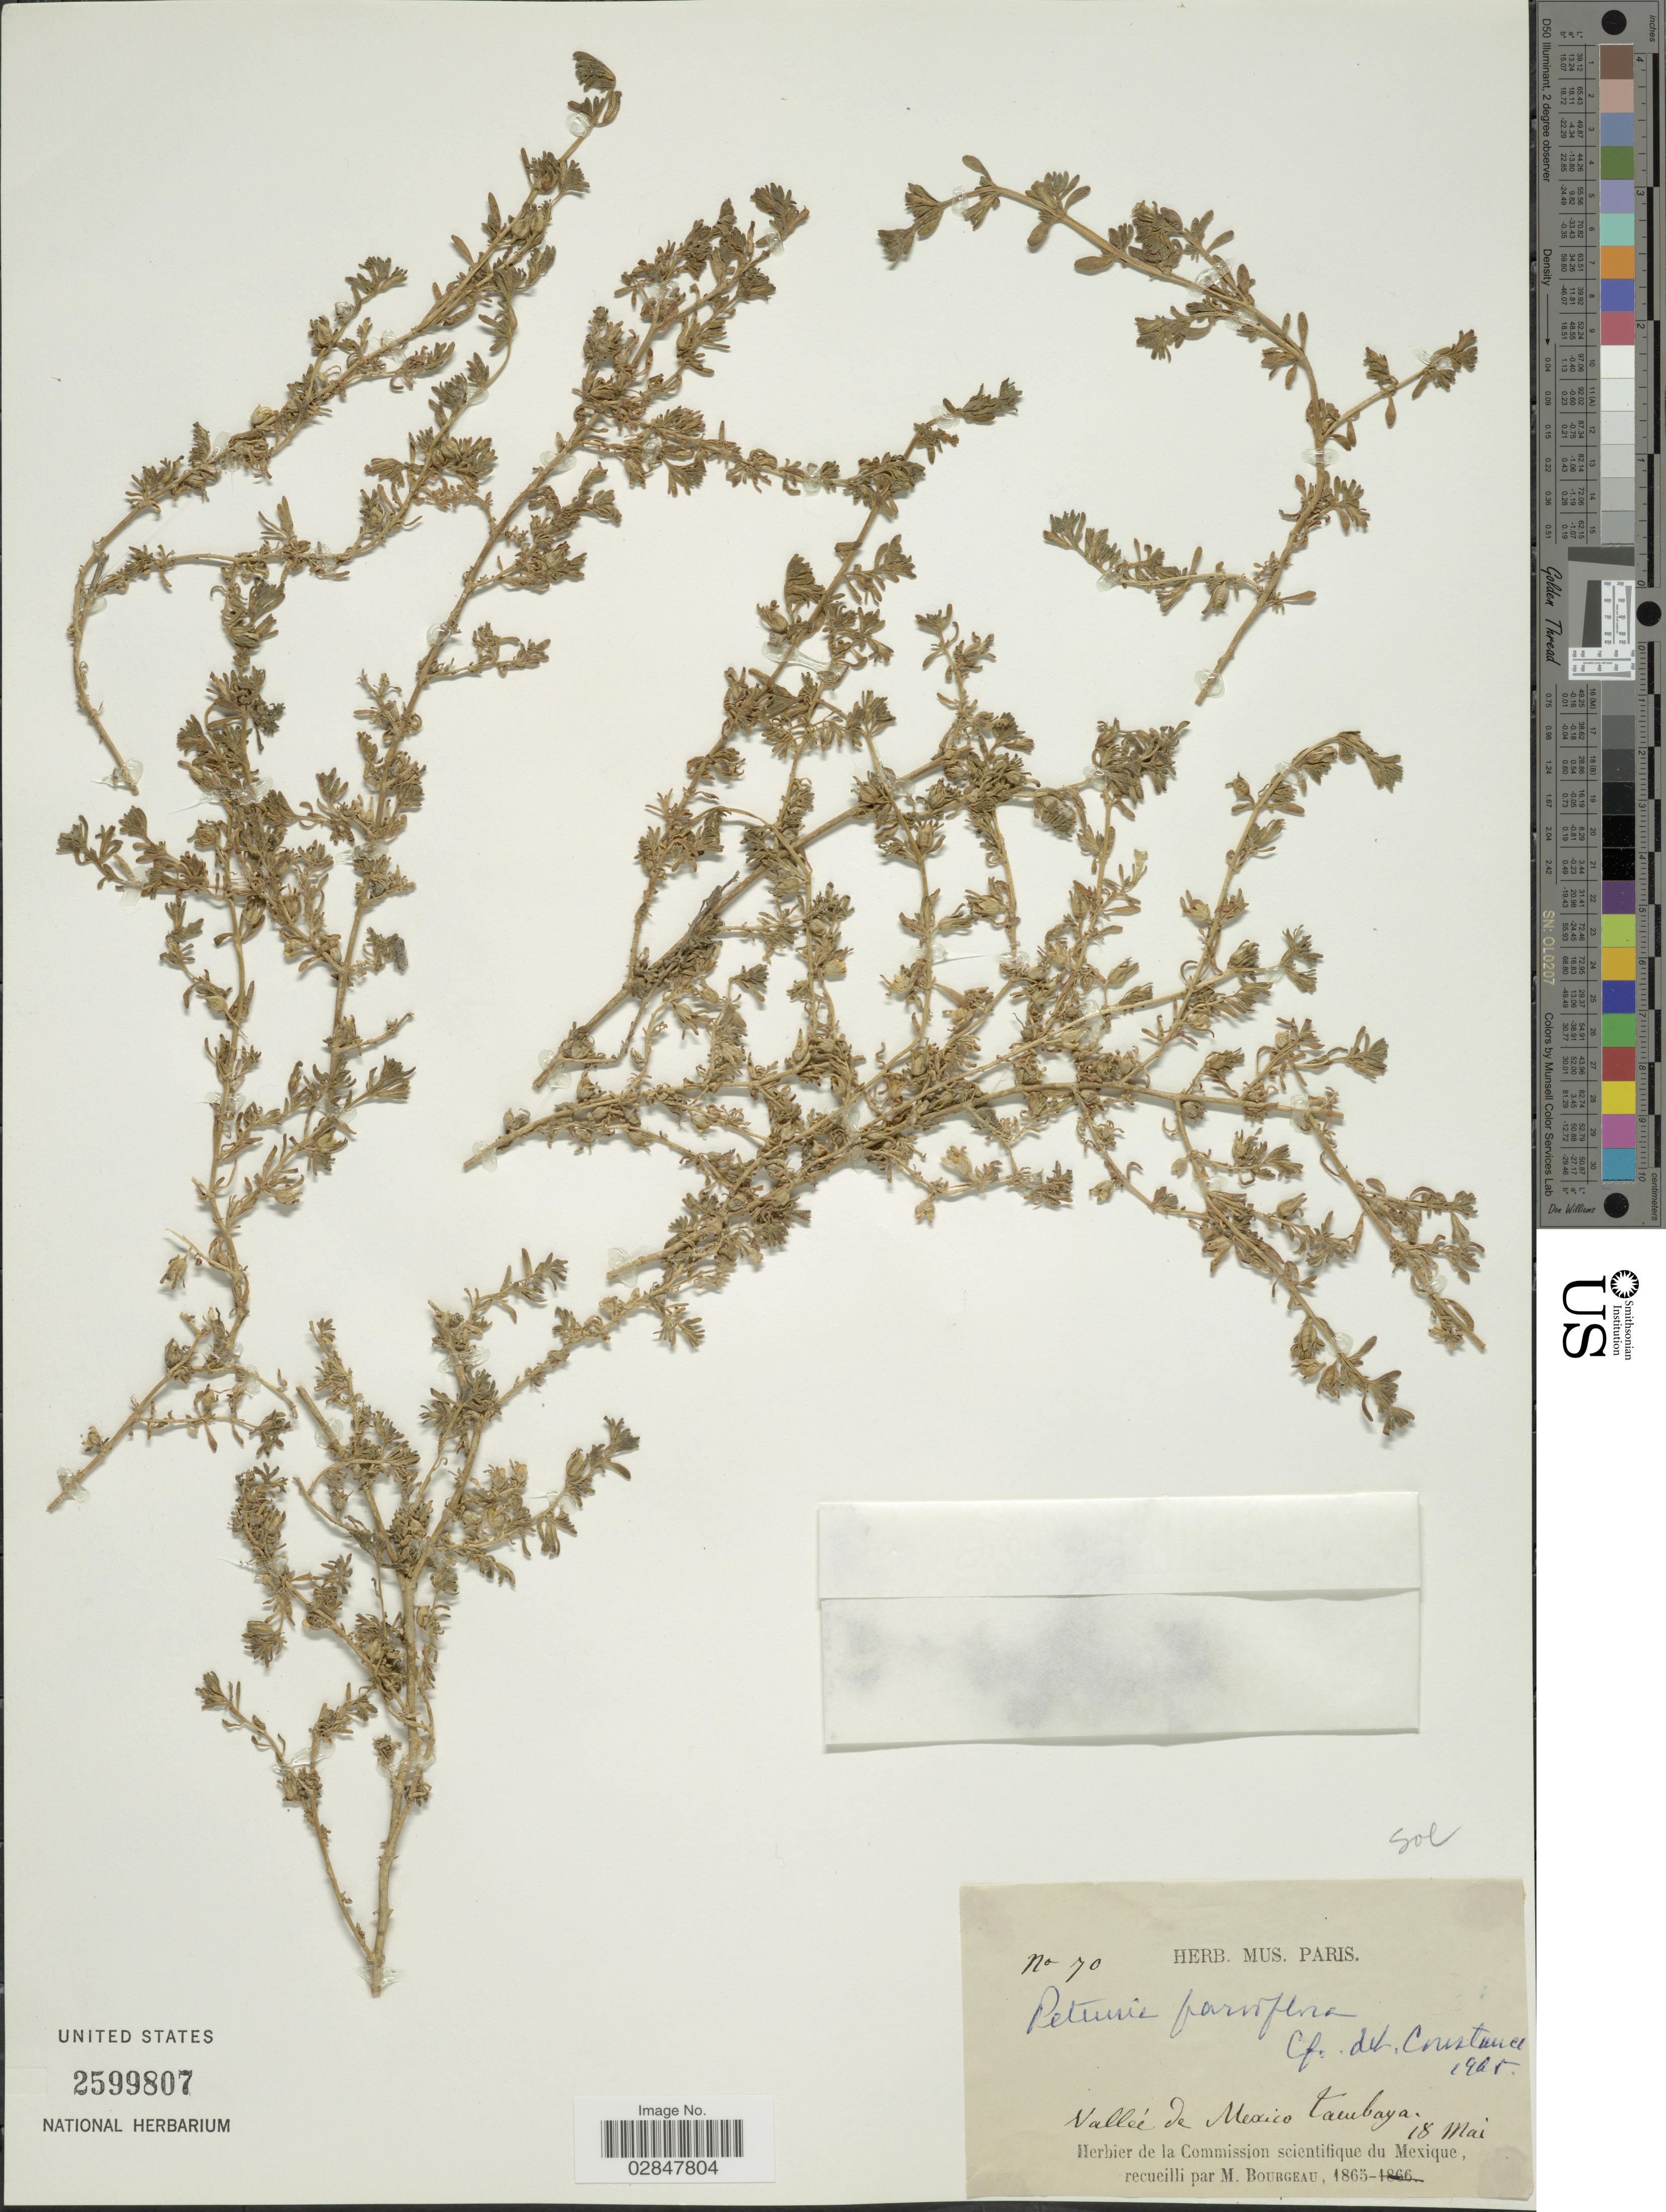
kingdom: Plantae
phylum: Tracheophyta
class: Magnoliopsida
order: Solanales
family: Solanaceae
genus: Petunia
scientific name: Petunia parviflora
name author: Juss.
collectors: M. Bourgeau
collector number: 70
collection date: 1865-05-18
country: Mexico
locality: Vallée de Mexico, Tacubaya.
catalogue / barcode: US 2599807